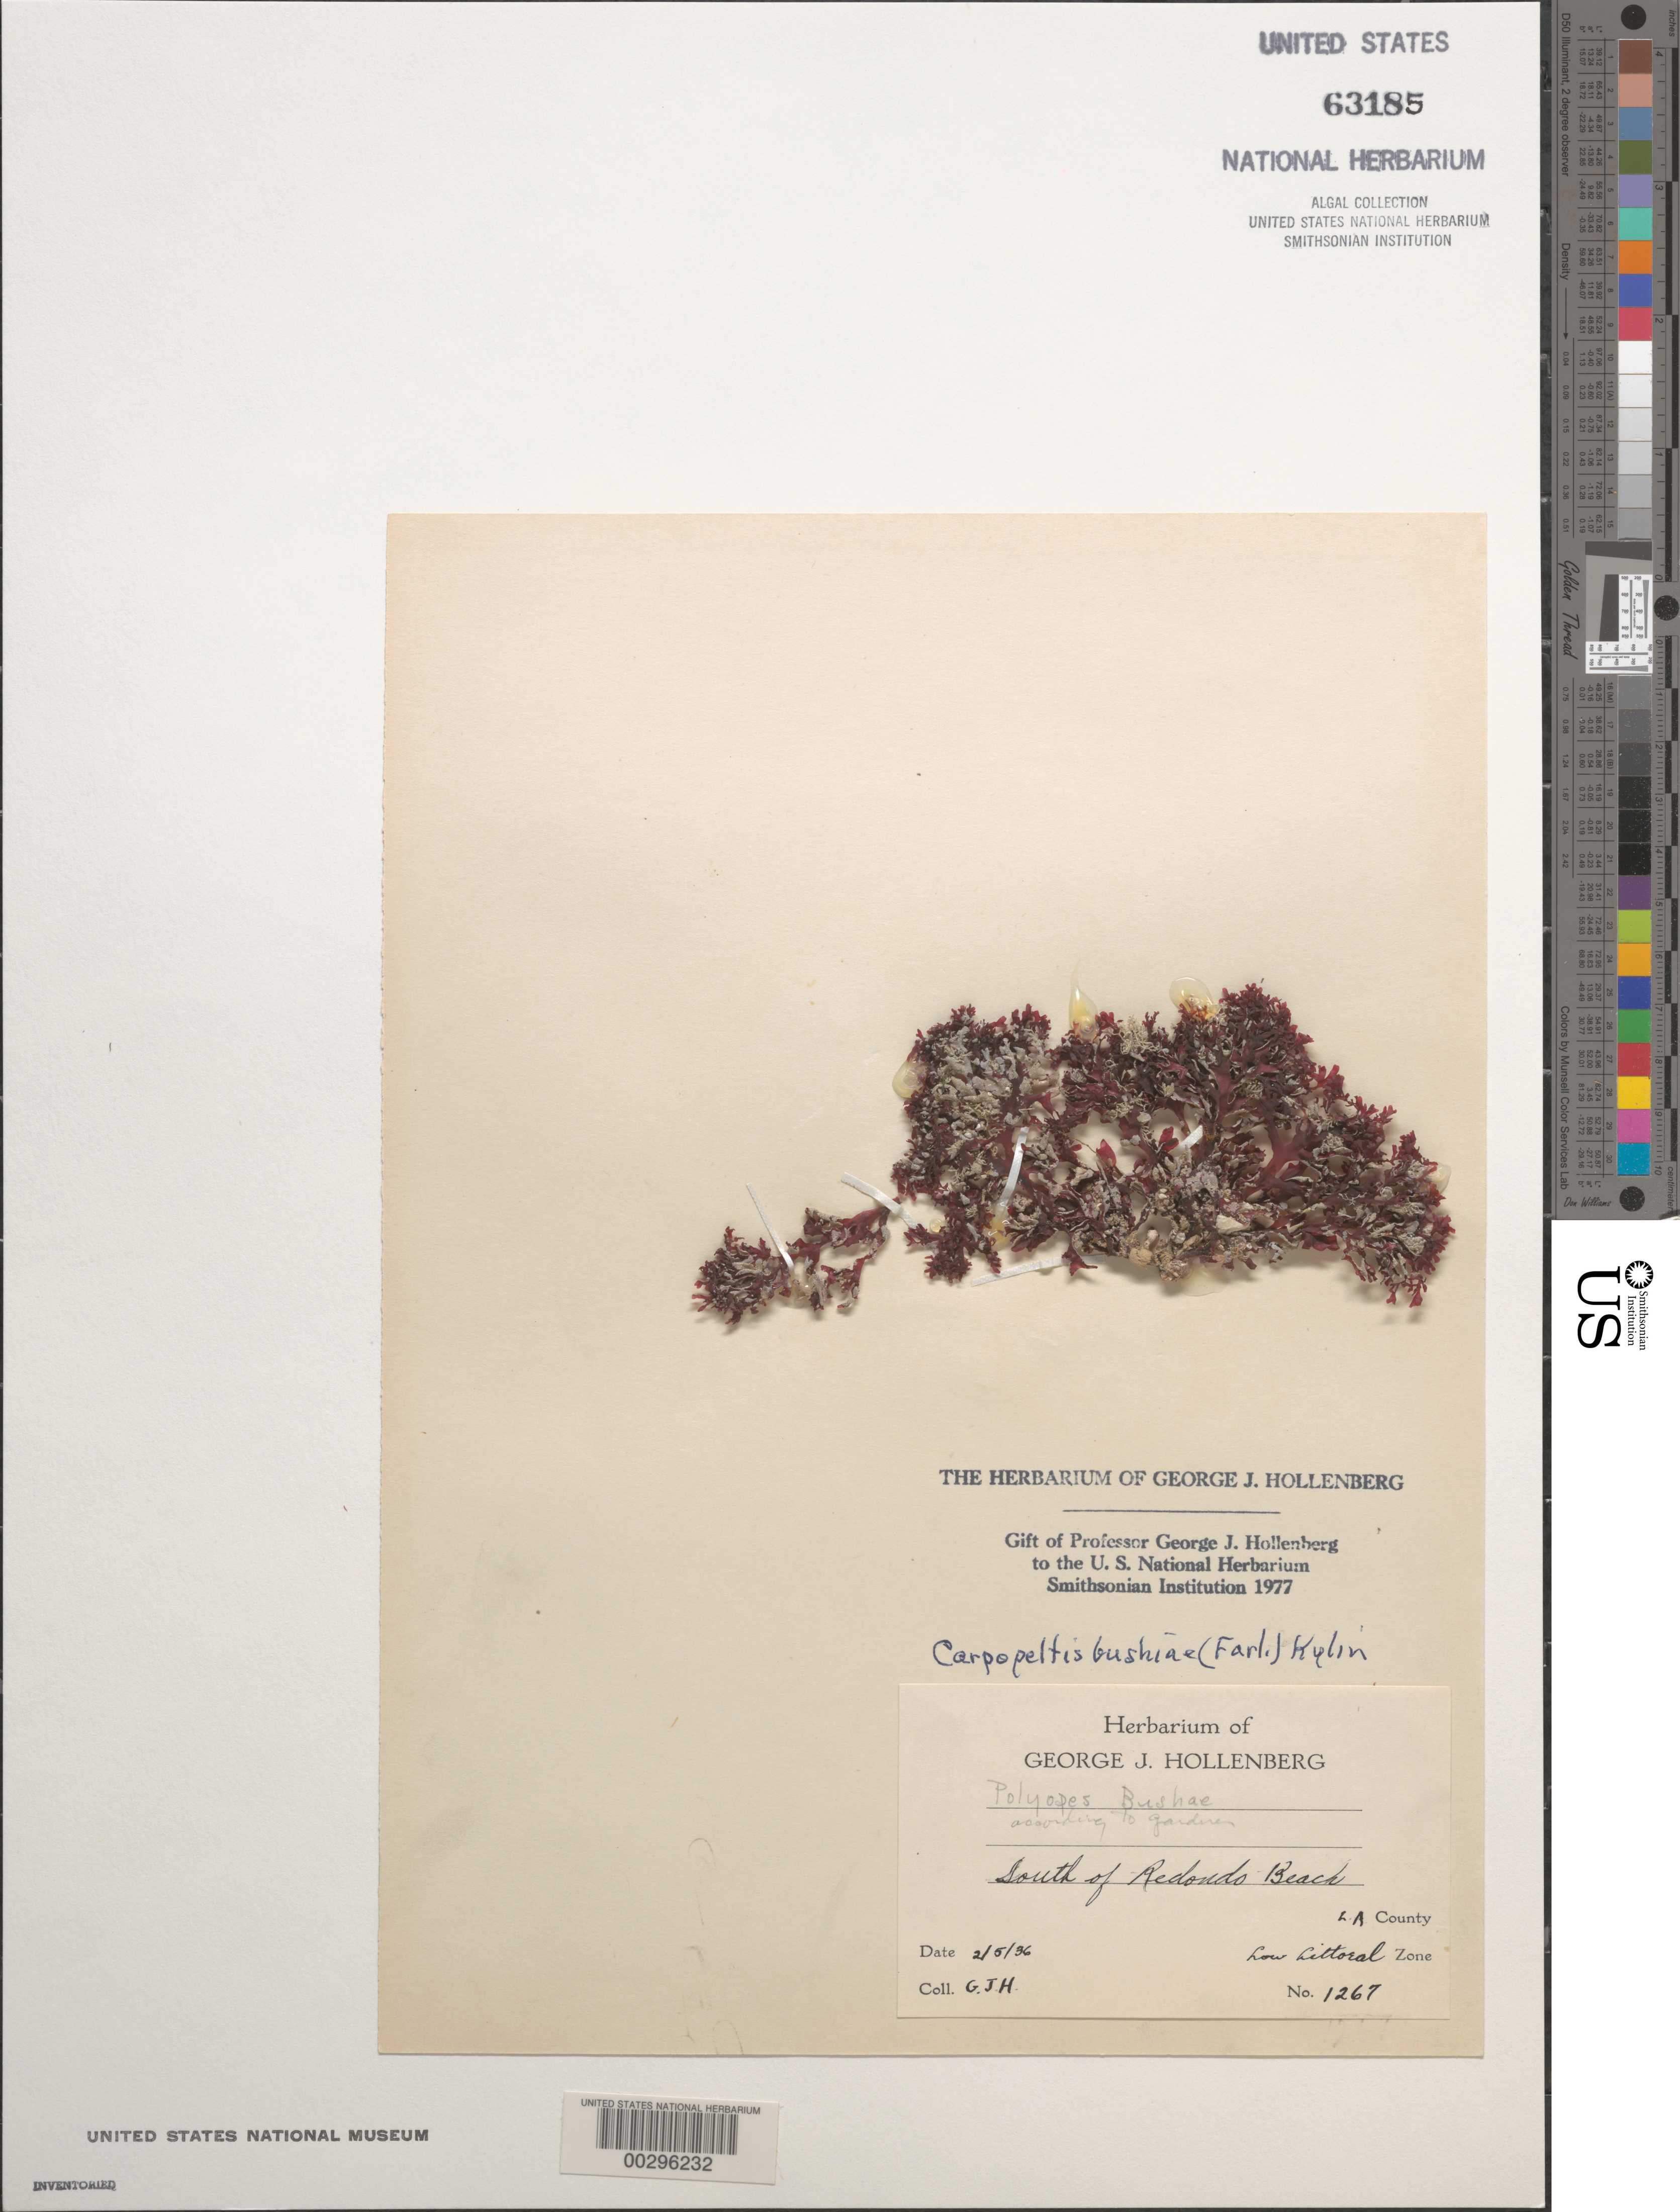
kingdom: Plantae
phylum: Rhodophyta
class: Florideophyceae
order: Halymeniales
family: Halymeniaceae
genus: Carpopeltis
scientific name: Carpopeltis bushiae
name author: (Farl.) Kylin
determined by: Hollenberg, George J.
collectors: G. Hollenberg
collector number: GJH 1267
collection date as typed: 05 Feb 1936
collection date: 1936-02-05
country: United States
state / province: California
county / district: Los Angeles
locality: South of Redondo Beach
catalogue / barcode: US 63185